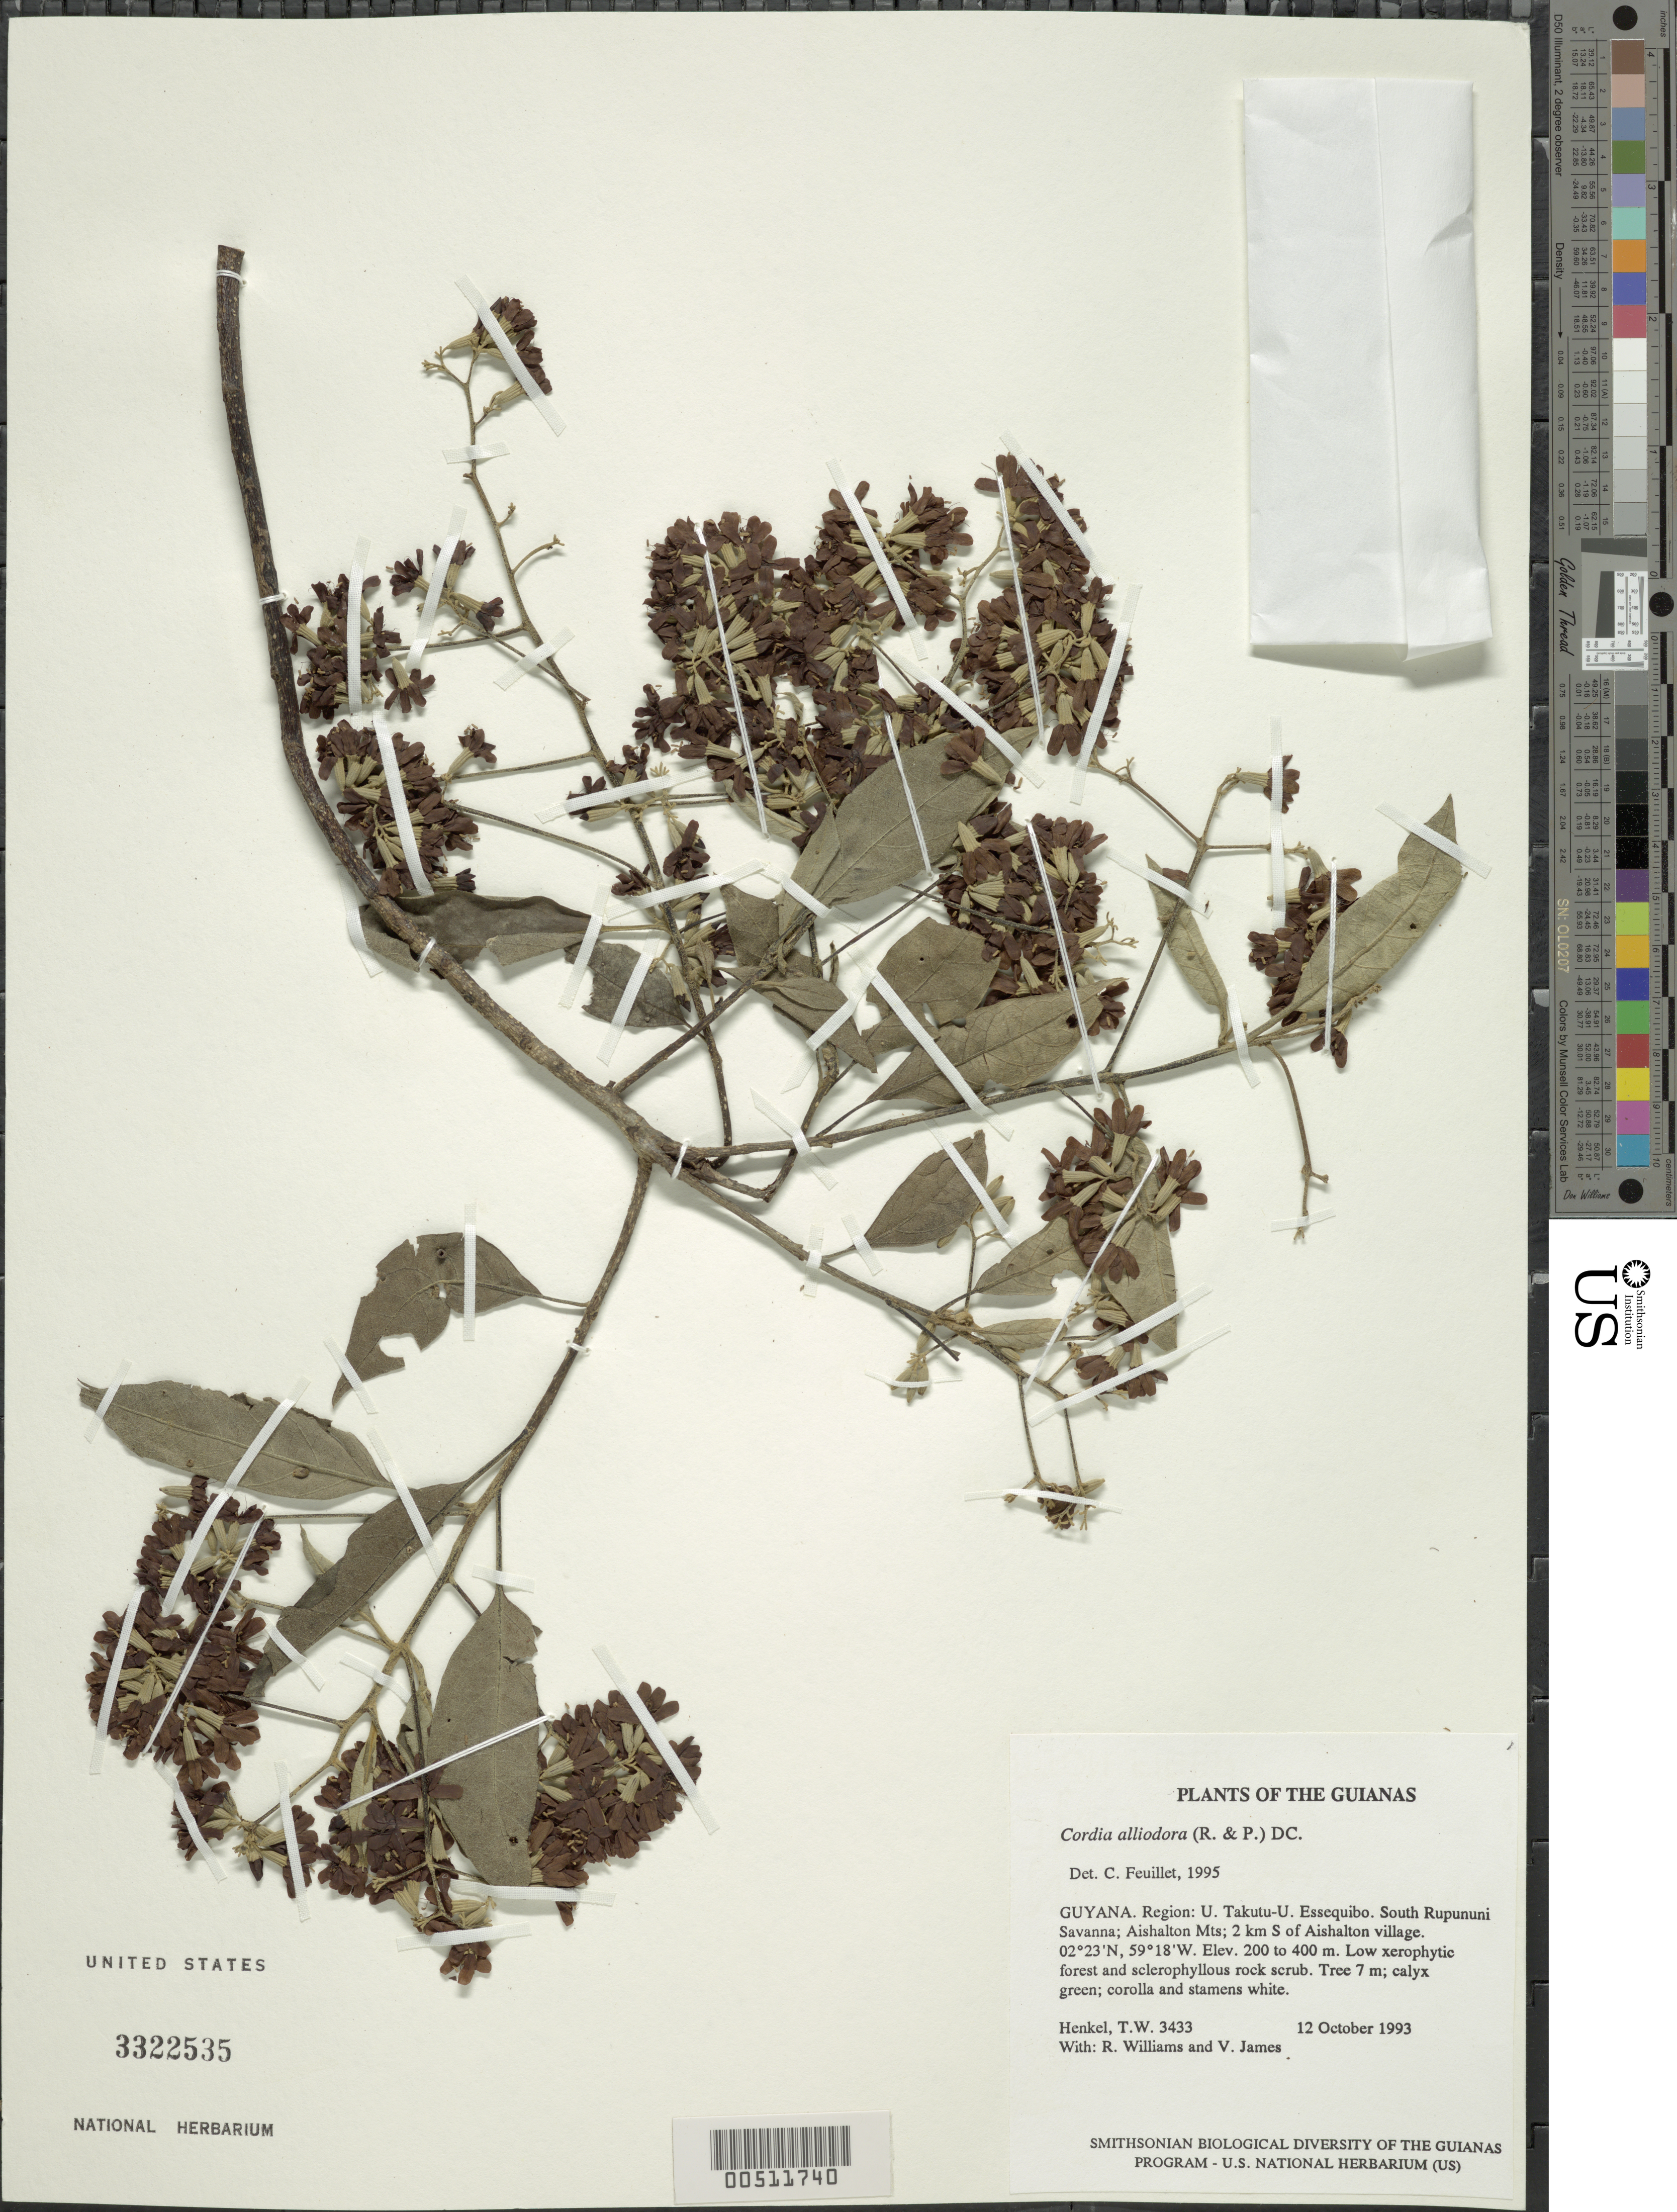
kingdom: Plantae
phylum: Tracheophyta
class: Magnoliopsida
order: Boraginales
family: Cordiaceae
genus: Cordia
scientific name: Cordia alliodora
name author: (Ruiz & Pav.) Oken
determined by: Feuillet, C.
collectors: T. Henkel, R. Williams & V. James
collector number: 3433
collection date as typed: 12 October 1993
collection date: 1993-10-12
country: Guyana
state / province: U. Takutu-U. Essequibo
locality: South Rupununi Savanna; Aishalton Mts; 2 km S of Aishalton village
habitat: Low xerophytic forest and sclerophyllous rock scrub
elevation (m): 200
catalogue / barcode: US 3322535